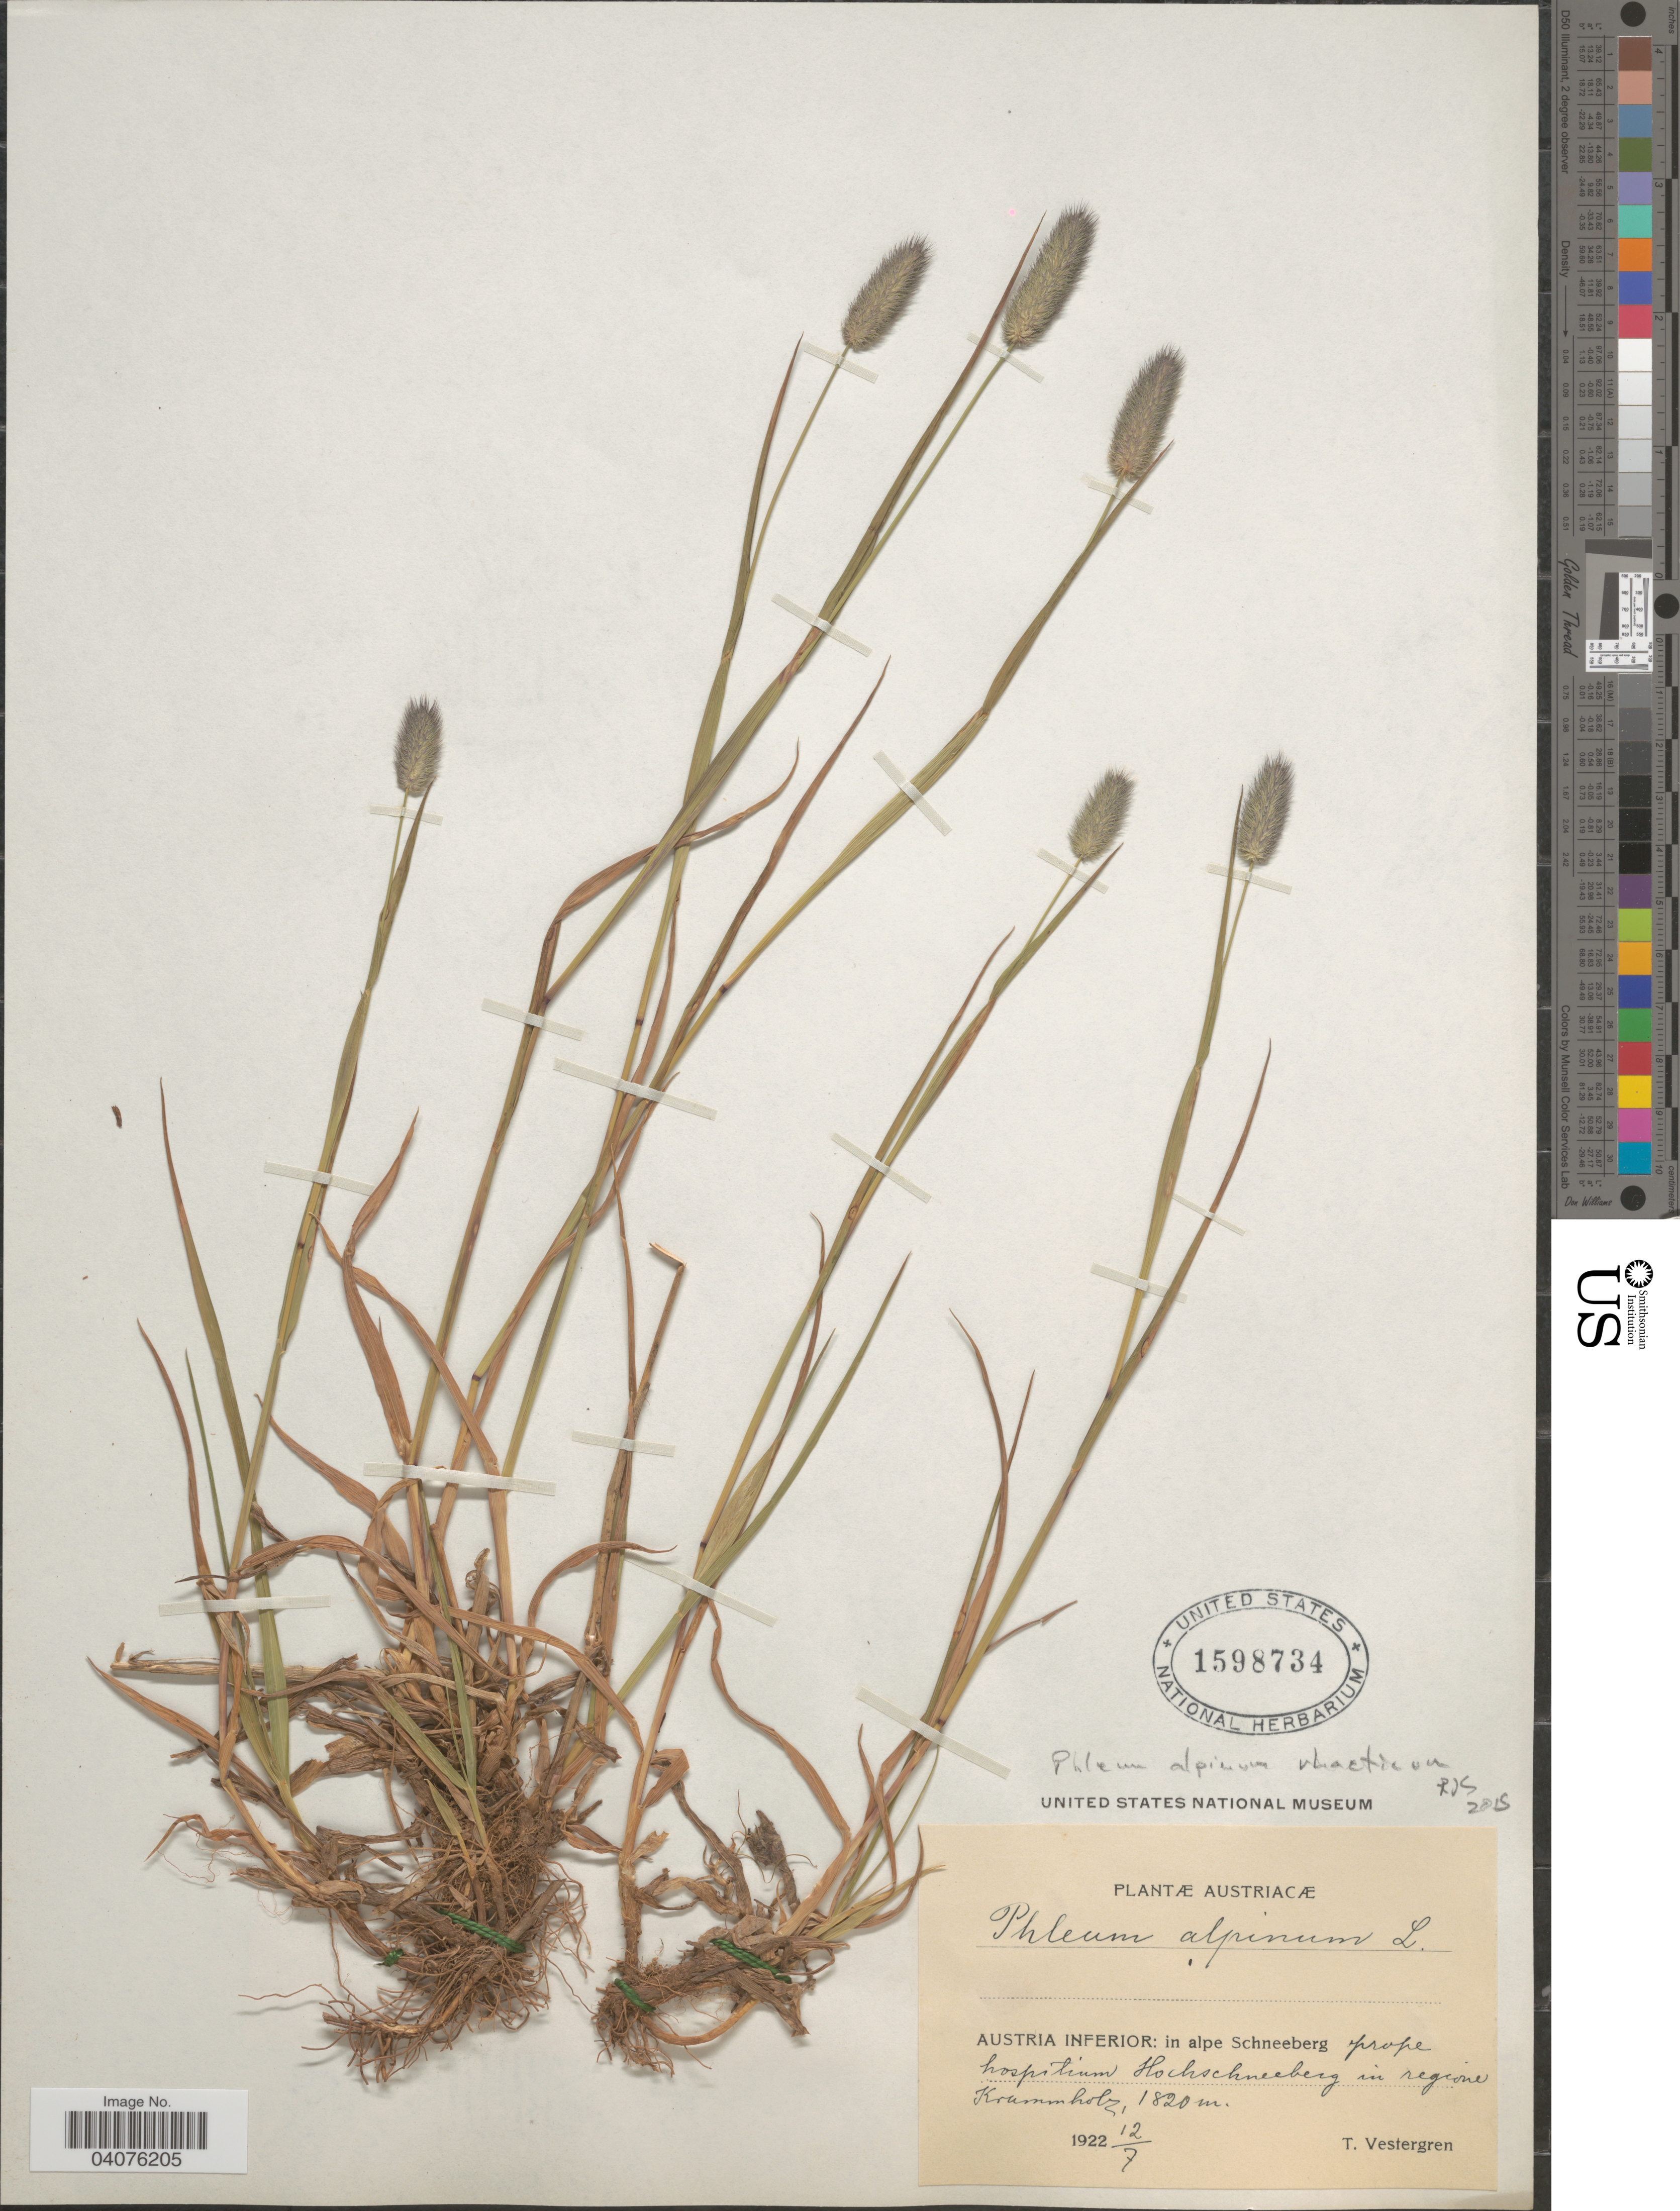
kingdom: Plantae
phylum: Tracheophyta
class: Liliopsida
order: Poales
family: Poaceae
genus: Phleum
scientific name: Phleum alpinum subsp. rhaeticum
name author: Humphries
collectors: T. Vestergren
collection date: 1922-07-12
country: Austria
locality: Austria Inferior: in alpe Schneeberg prope hospitium Hochschneeberg in regione Krummholz.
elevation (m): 1820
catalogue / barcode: US 1598734